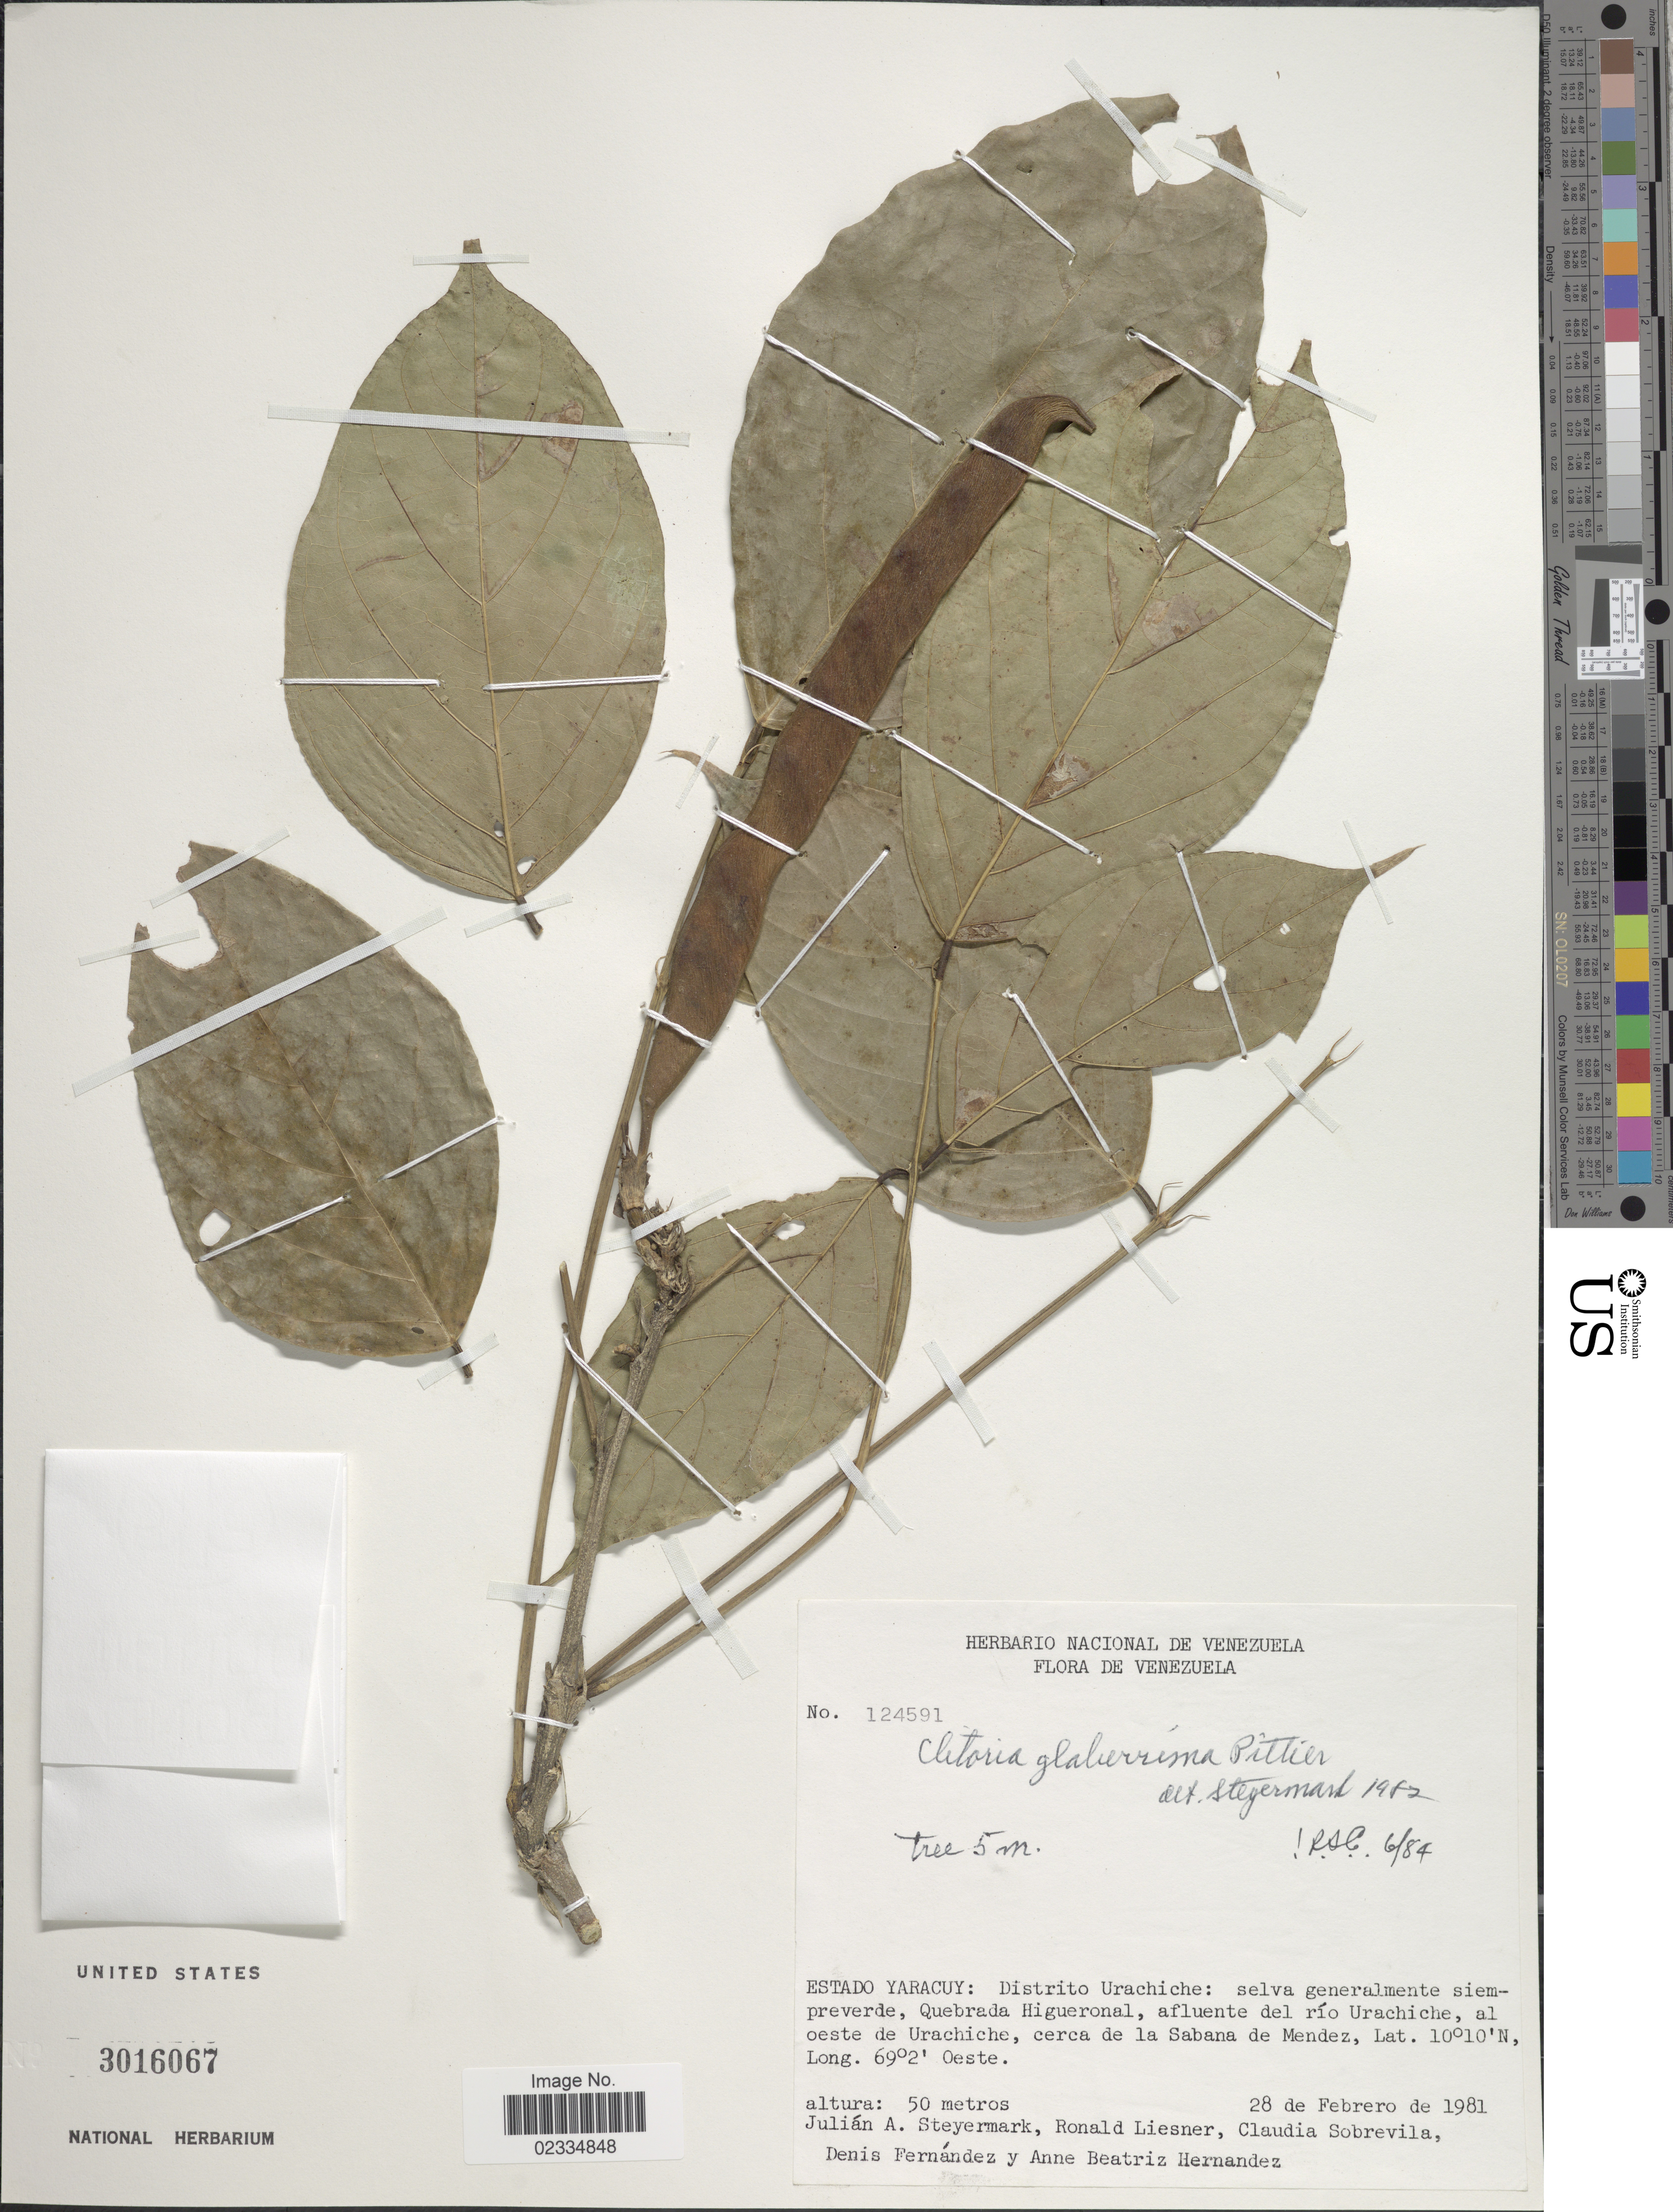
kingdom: Plantae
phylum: Tracheophyta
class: Magnoliopsida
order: Fabales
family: Fabaceae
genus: Clitoria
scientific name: Clitoria glaberrima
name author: Pittier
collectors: J. Steyermark, R. L. Liesner, C. Sobrevila, D. Fernandez & A. B. Hernandez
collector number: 124591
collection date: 1981-02-28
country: Venezuela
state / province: Yaracuy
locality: Distrito Urachiche, Quebrada Higueronal, afluente del Rio Urachiche, al oeste de Urachiche, cerca de la Sabana de Mendez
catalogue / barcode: US 3016067